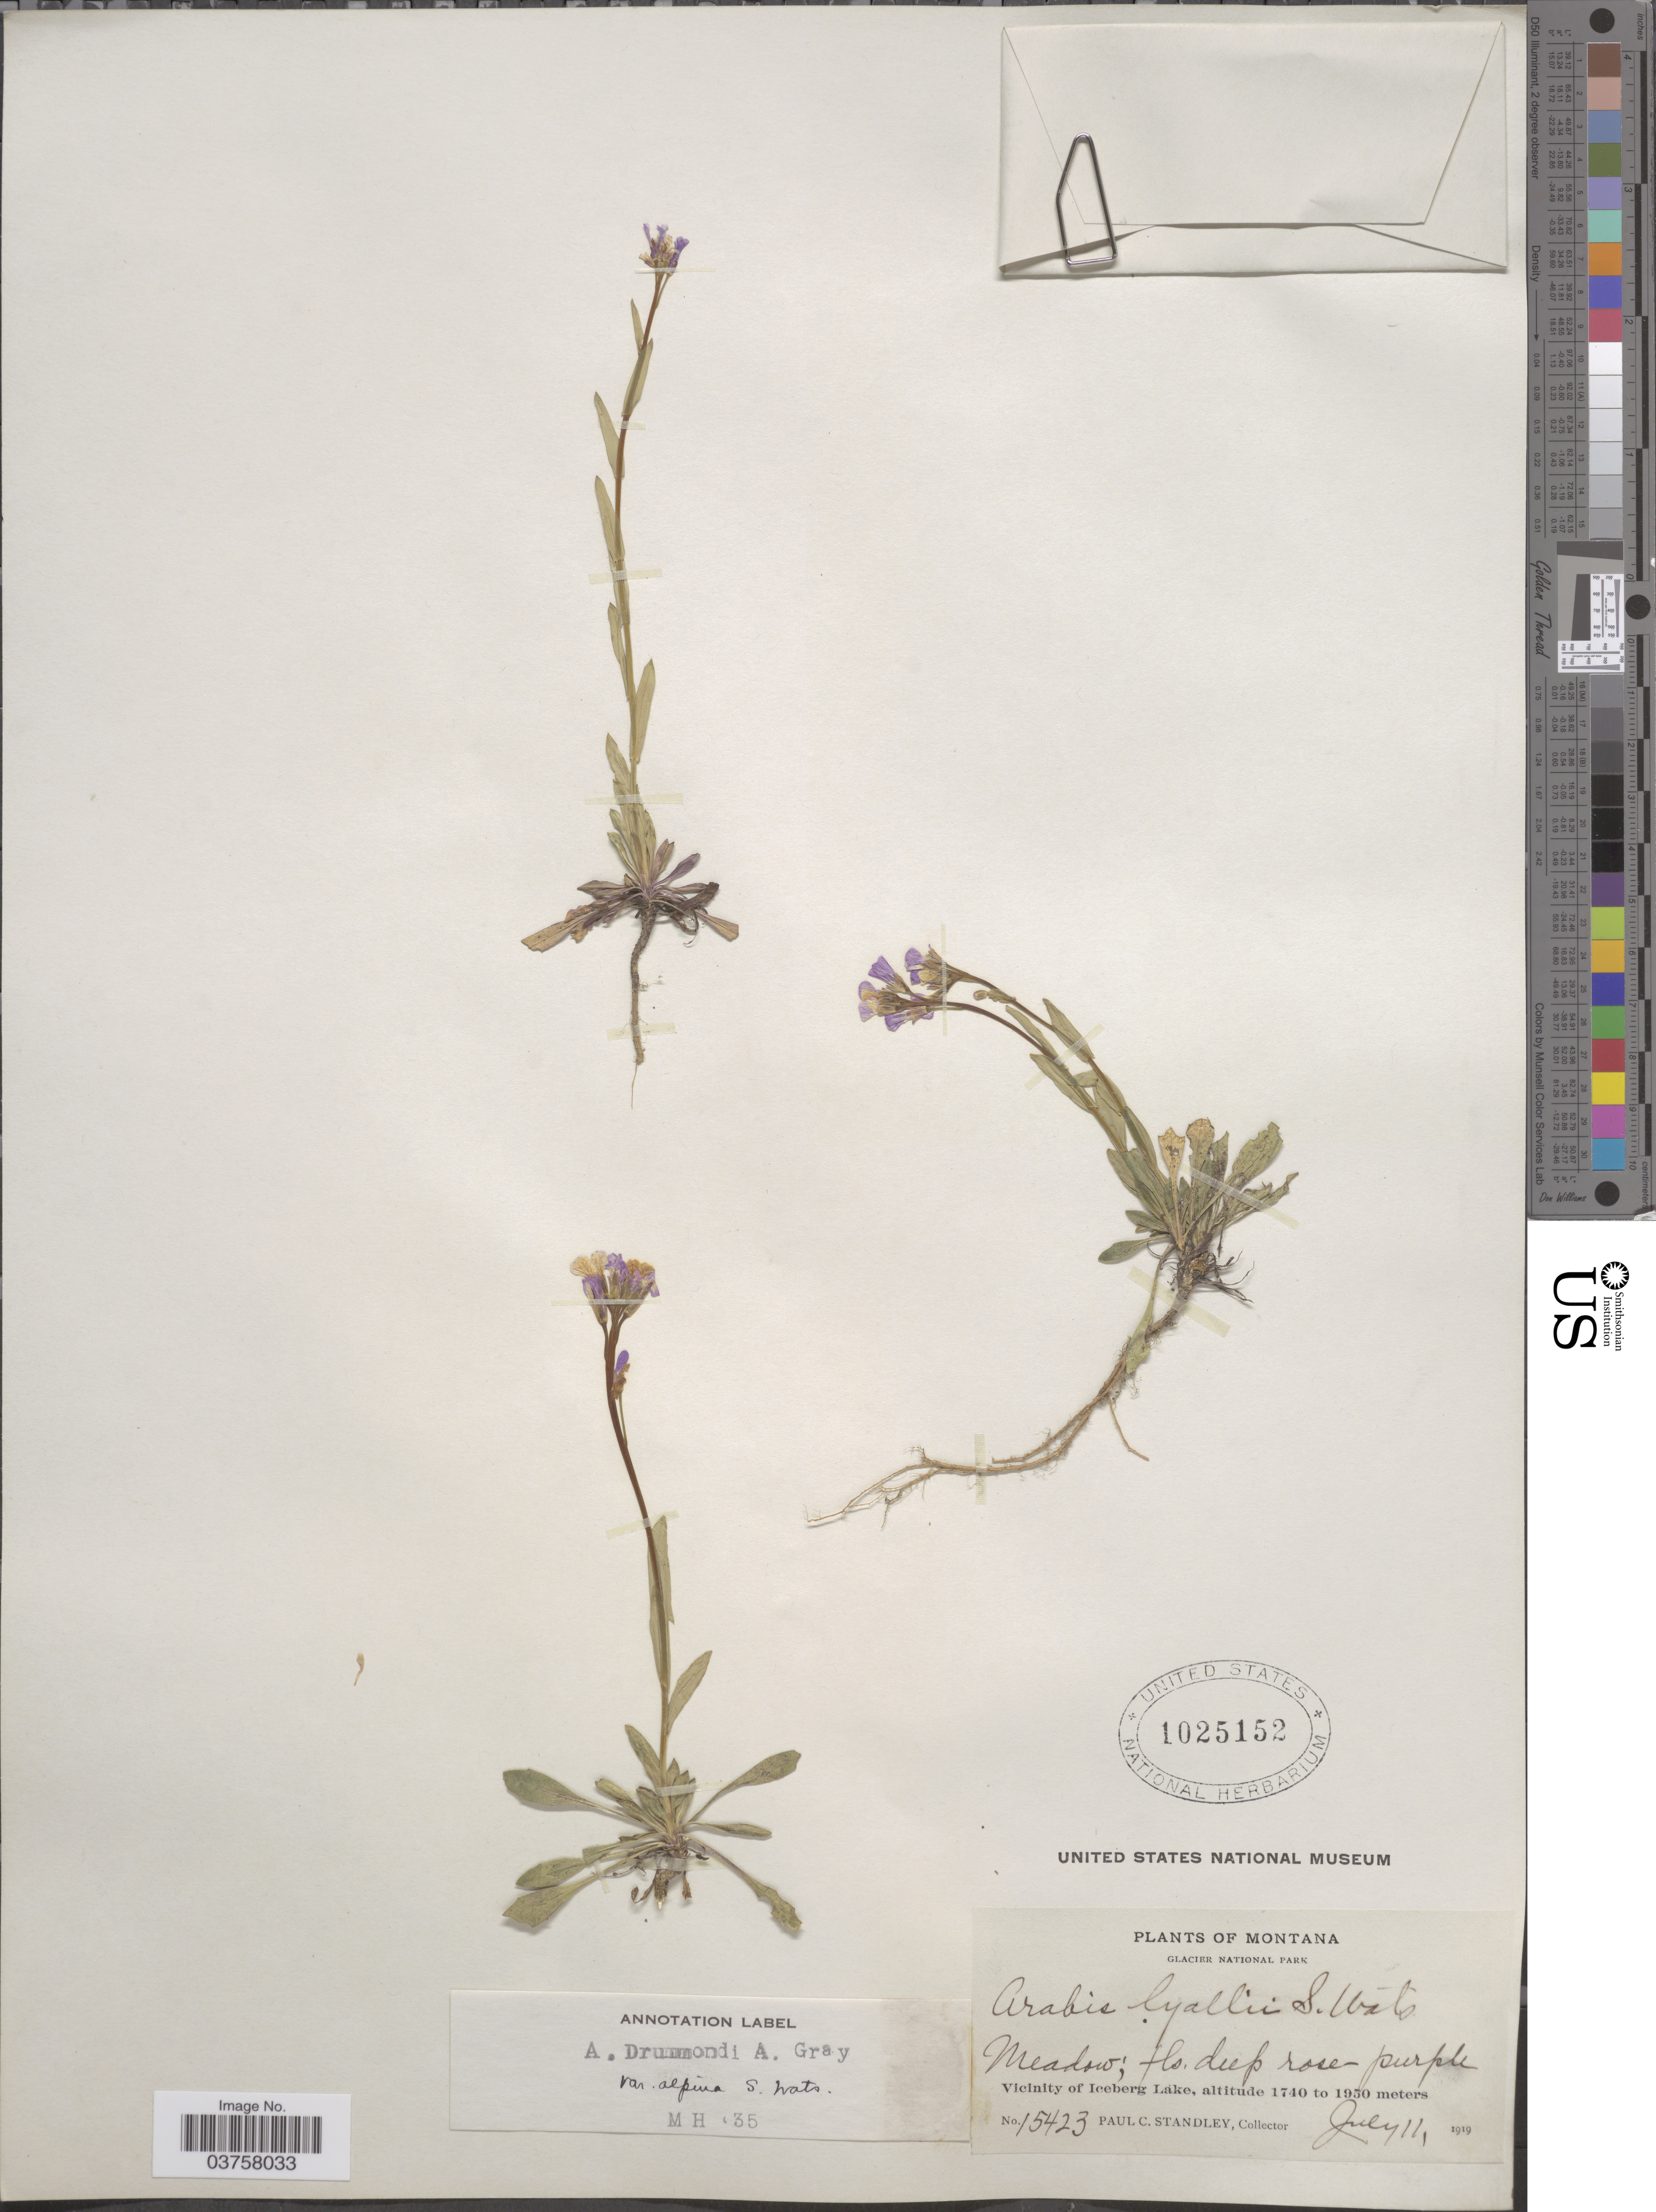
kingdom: Plantae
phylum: Tracheophyta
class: Magnoliopsida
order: Brassicales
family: Brassicaceae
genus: Arabis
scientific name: Arabis lyallii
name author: S. Watson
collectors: P. C. Standley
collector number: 15423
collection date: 1919-07-11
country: United States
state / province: Montana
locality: Glacier National Park. Vicinity of Iceberg Lake.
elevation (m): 1740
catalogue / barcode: US 1025152